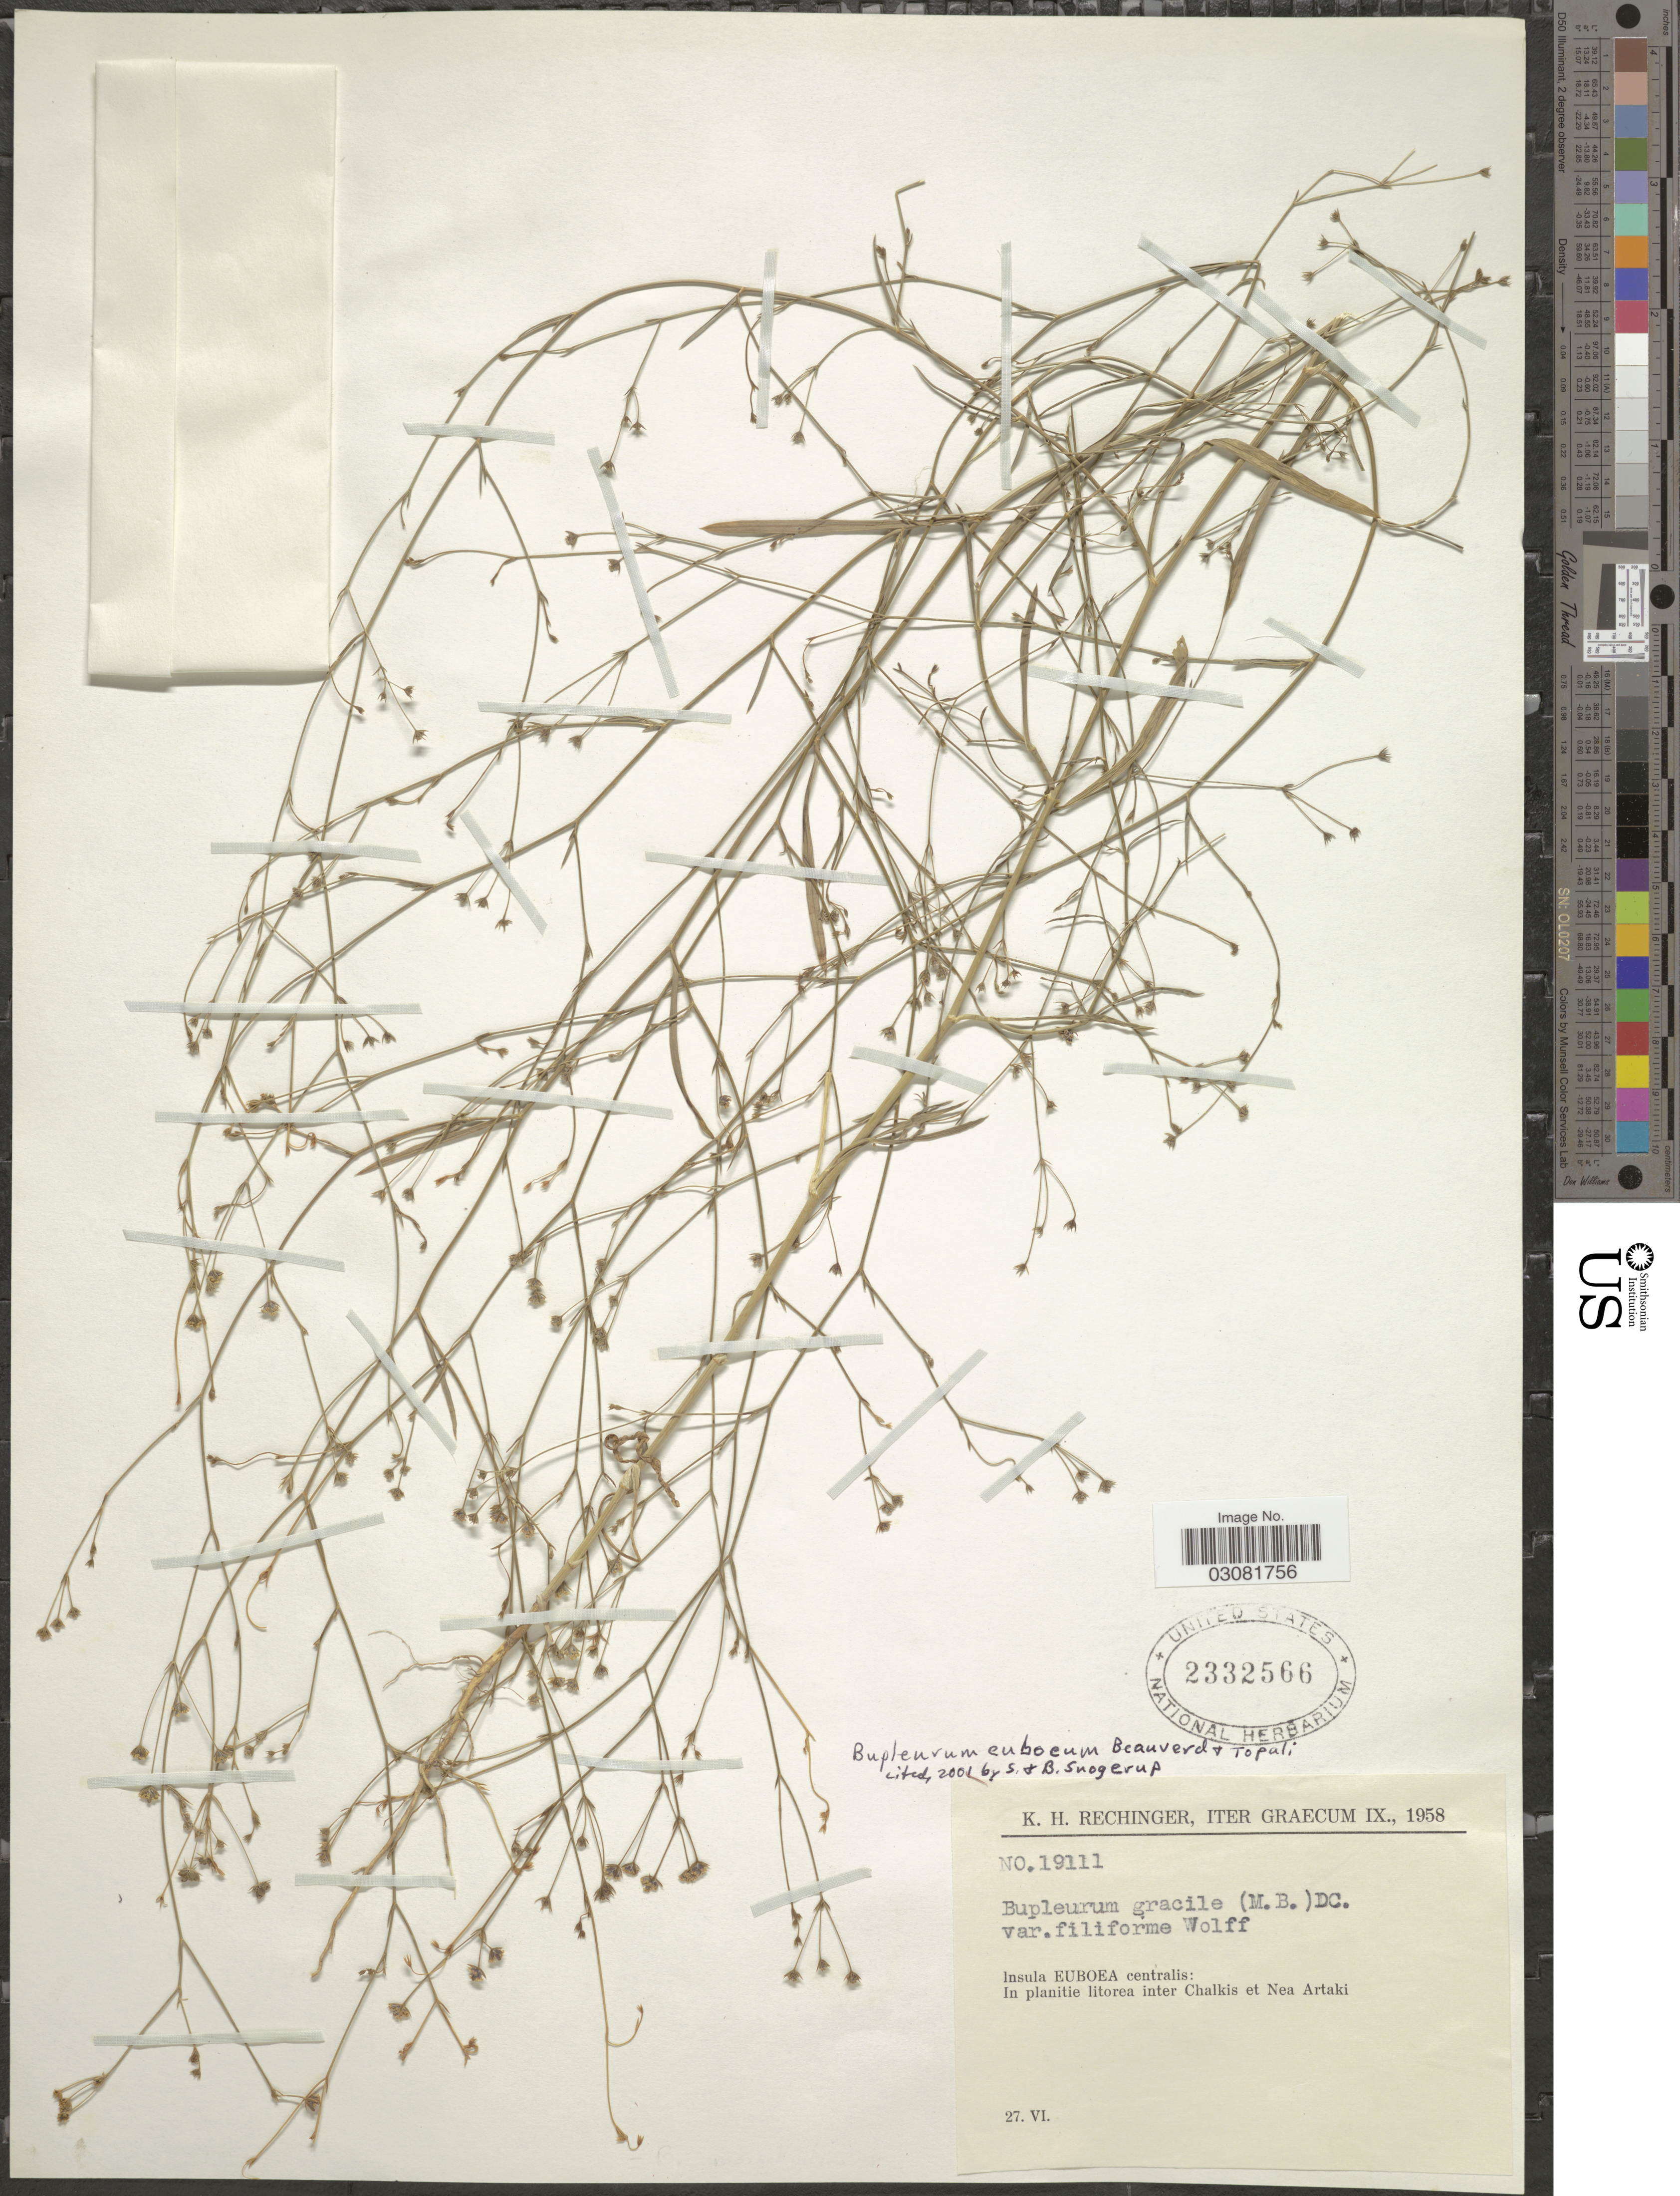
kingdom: Plantae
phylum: Tracheophyta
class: Magnoliopsida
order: Apiales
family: Apiaceae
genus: Bupleurum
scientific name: Bupleurum euboeum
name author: Beauverd & Topali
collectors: K. H. Rechinger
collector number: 19111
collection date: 1958-06-27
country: Greece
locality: Iter Graecum IX, Insula Euboea centralis: In planitie litorea inter Chalkis et Nea Artaki.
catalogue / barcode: US 2332566